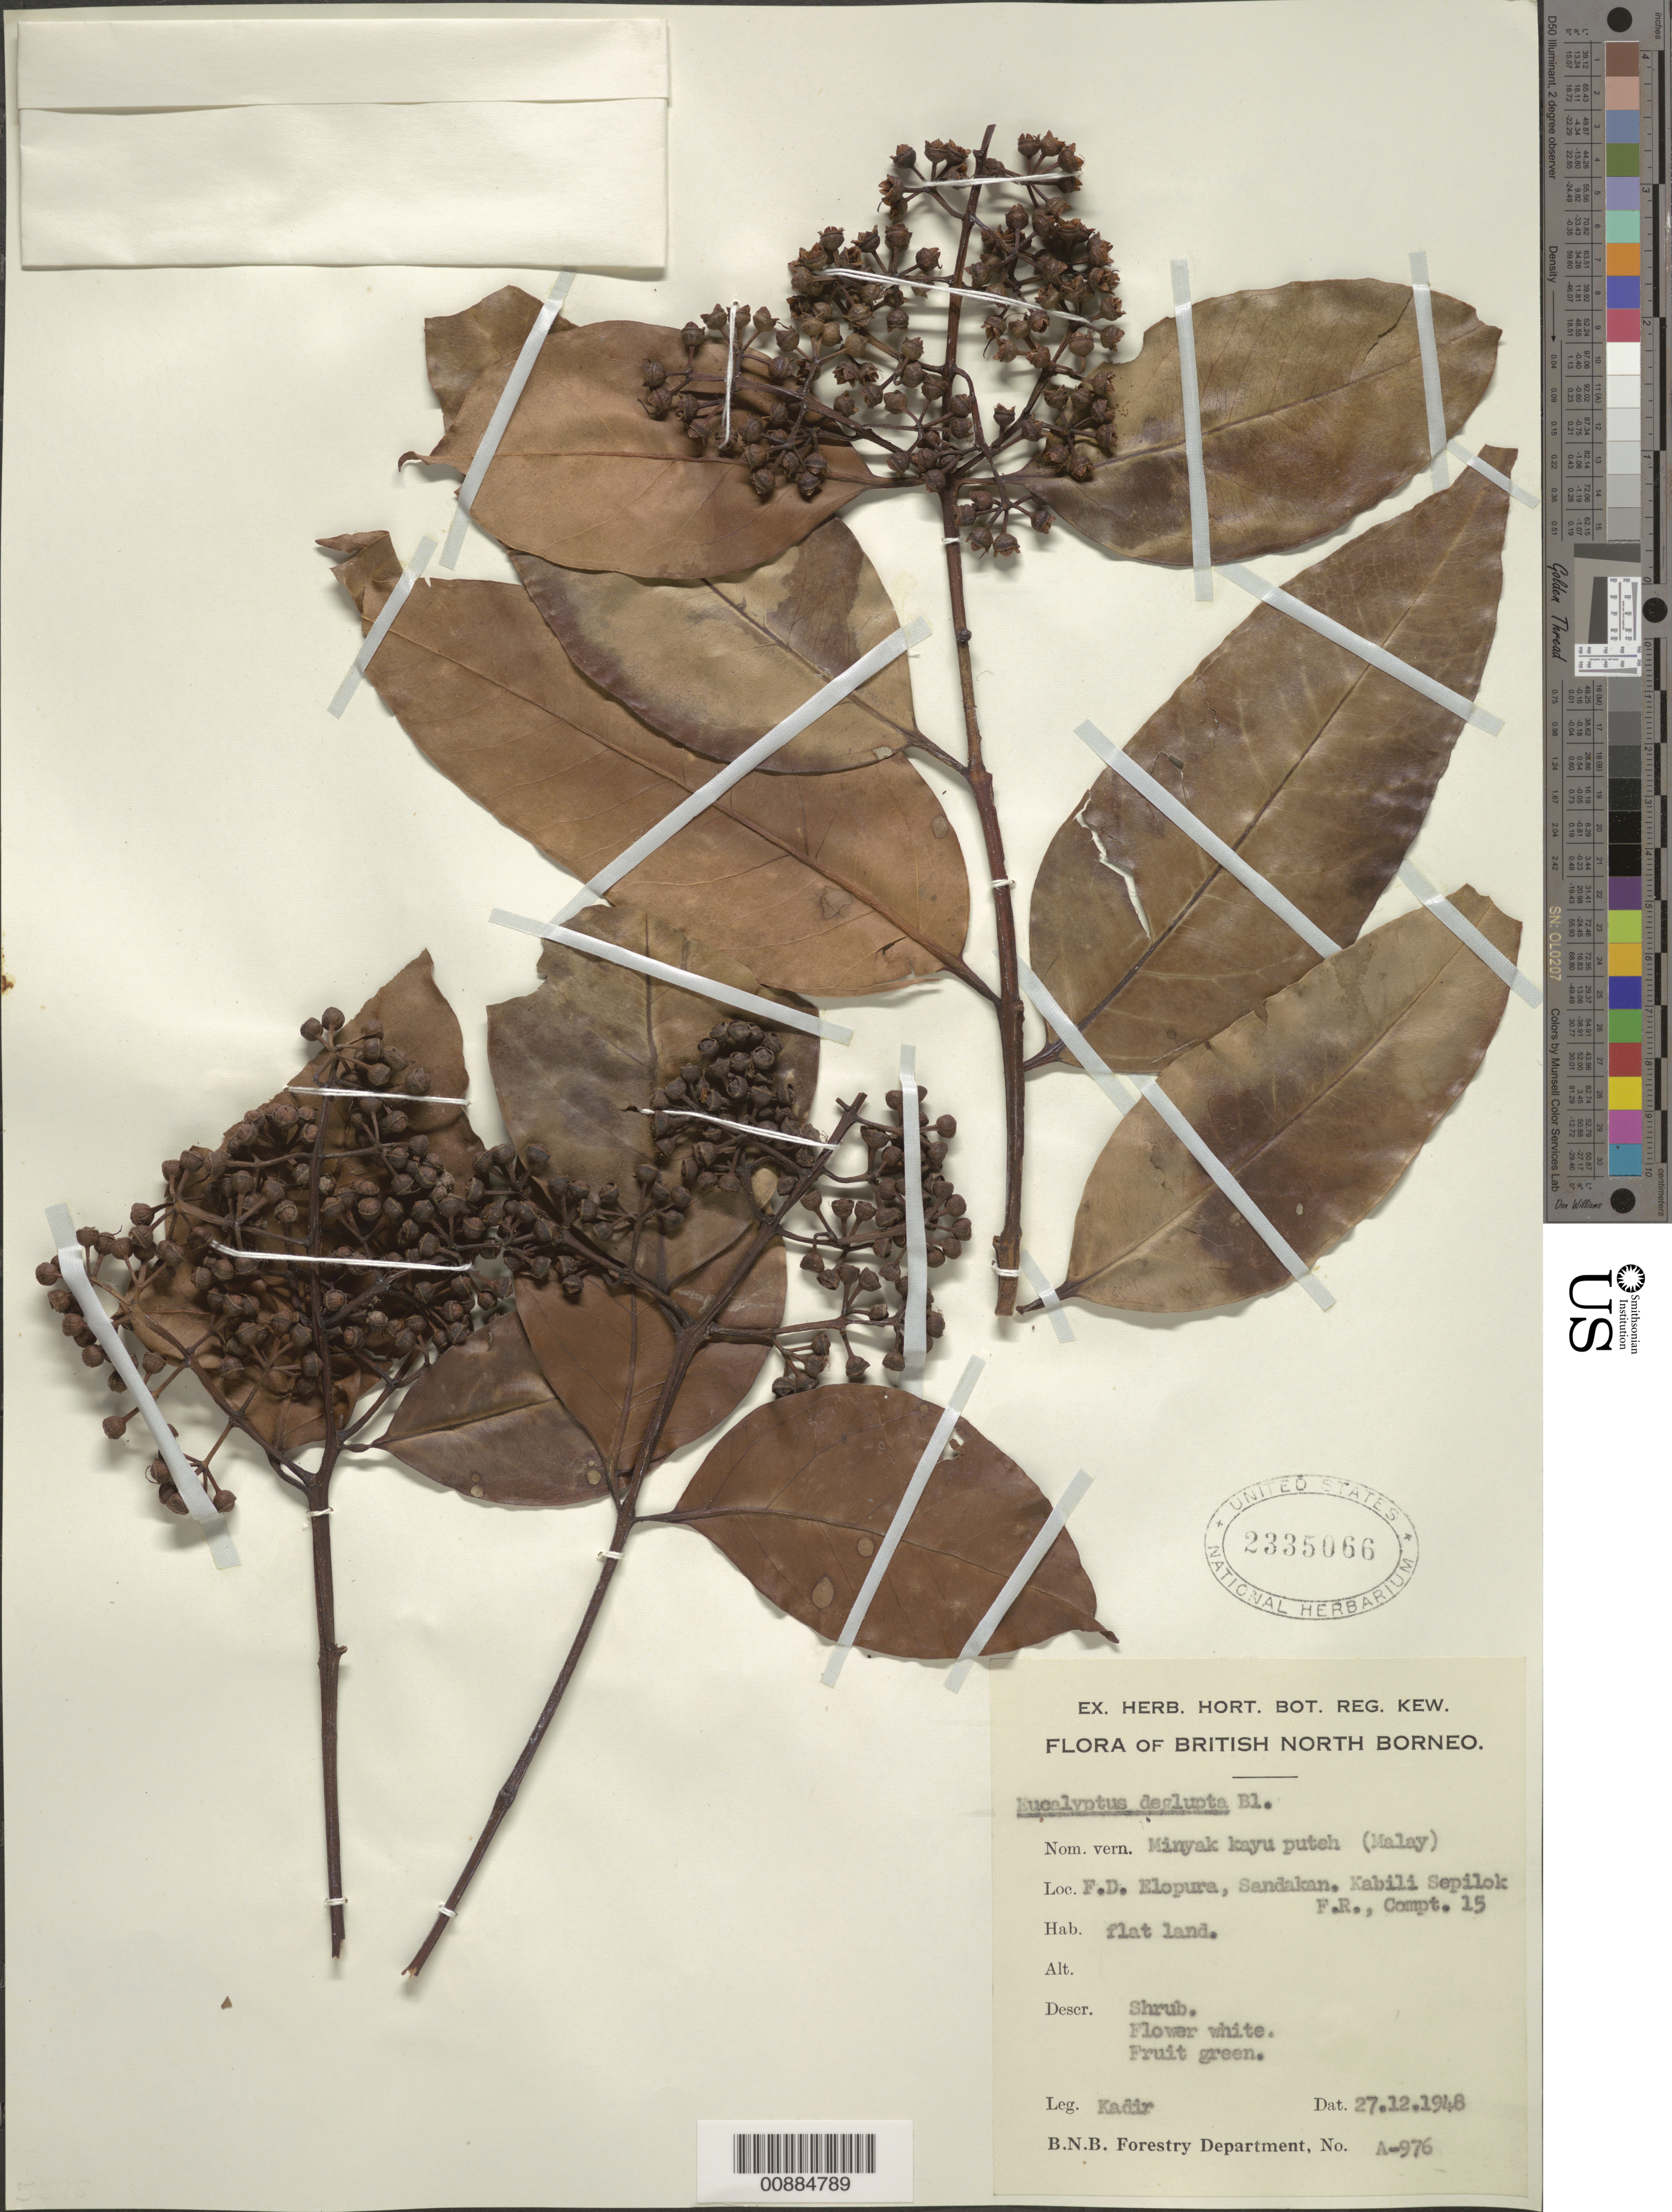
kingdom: Plantae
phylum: Tracheophyta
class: Magnoliopsida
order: Myrtales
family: Myrtaceae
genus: Eucalyptus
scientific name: Eucalyptus deglupta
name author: Blume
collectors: Kadir Bin Abdul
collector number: A 976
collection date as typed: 27 Dec 1948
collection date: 1948-12-27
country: Malaysia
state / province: Sabah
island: Borneo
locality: Kabili Sepilok F.R., Sandakan, Elopura F.D.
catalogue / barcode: US 2335066